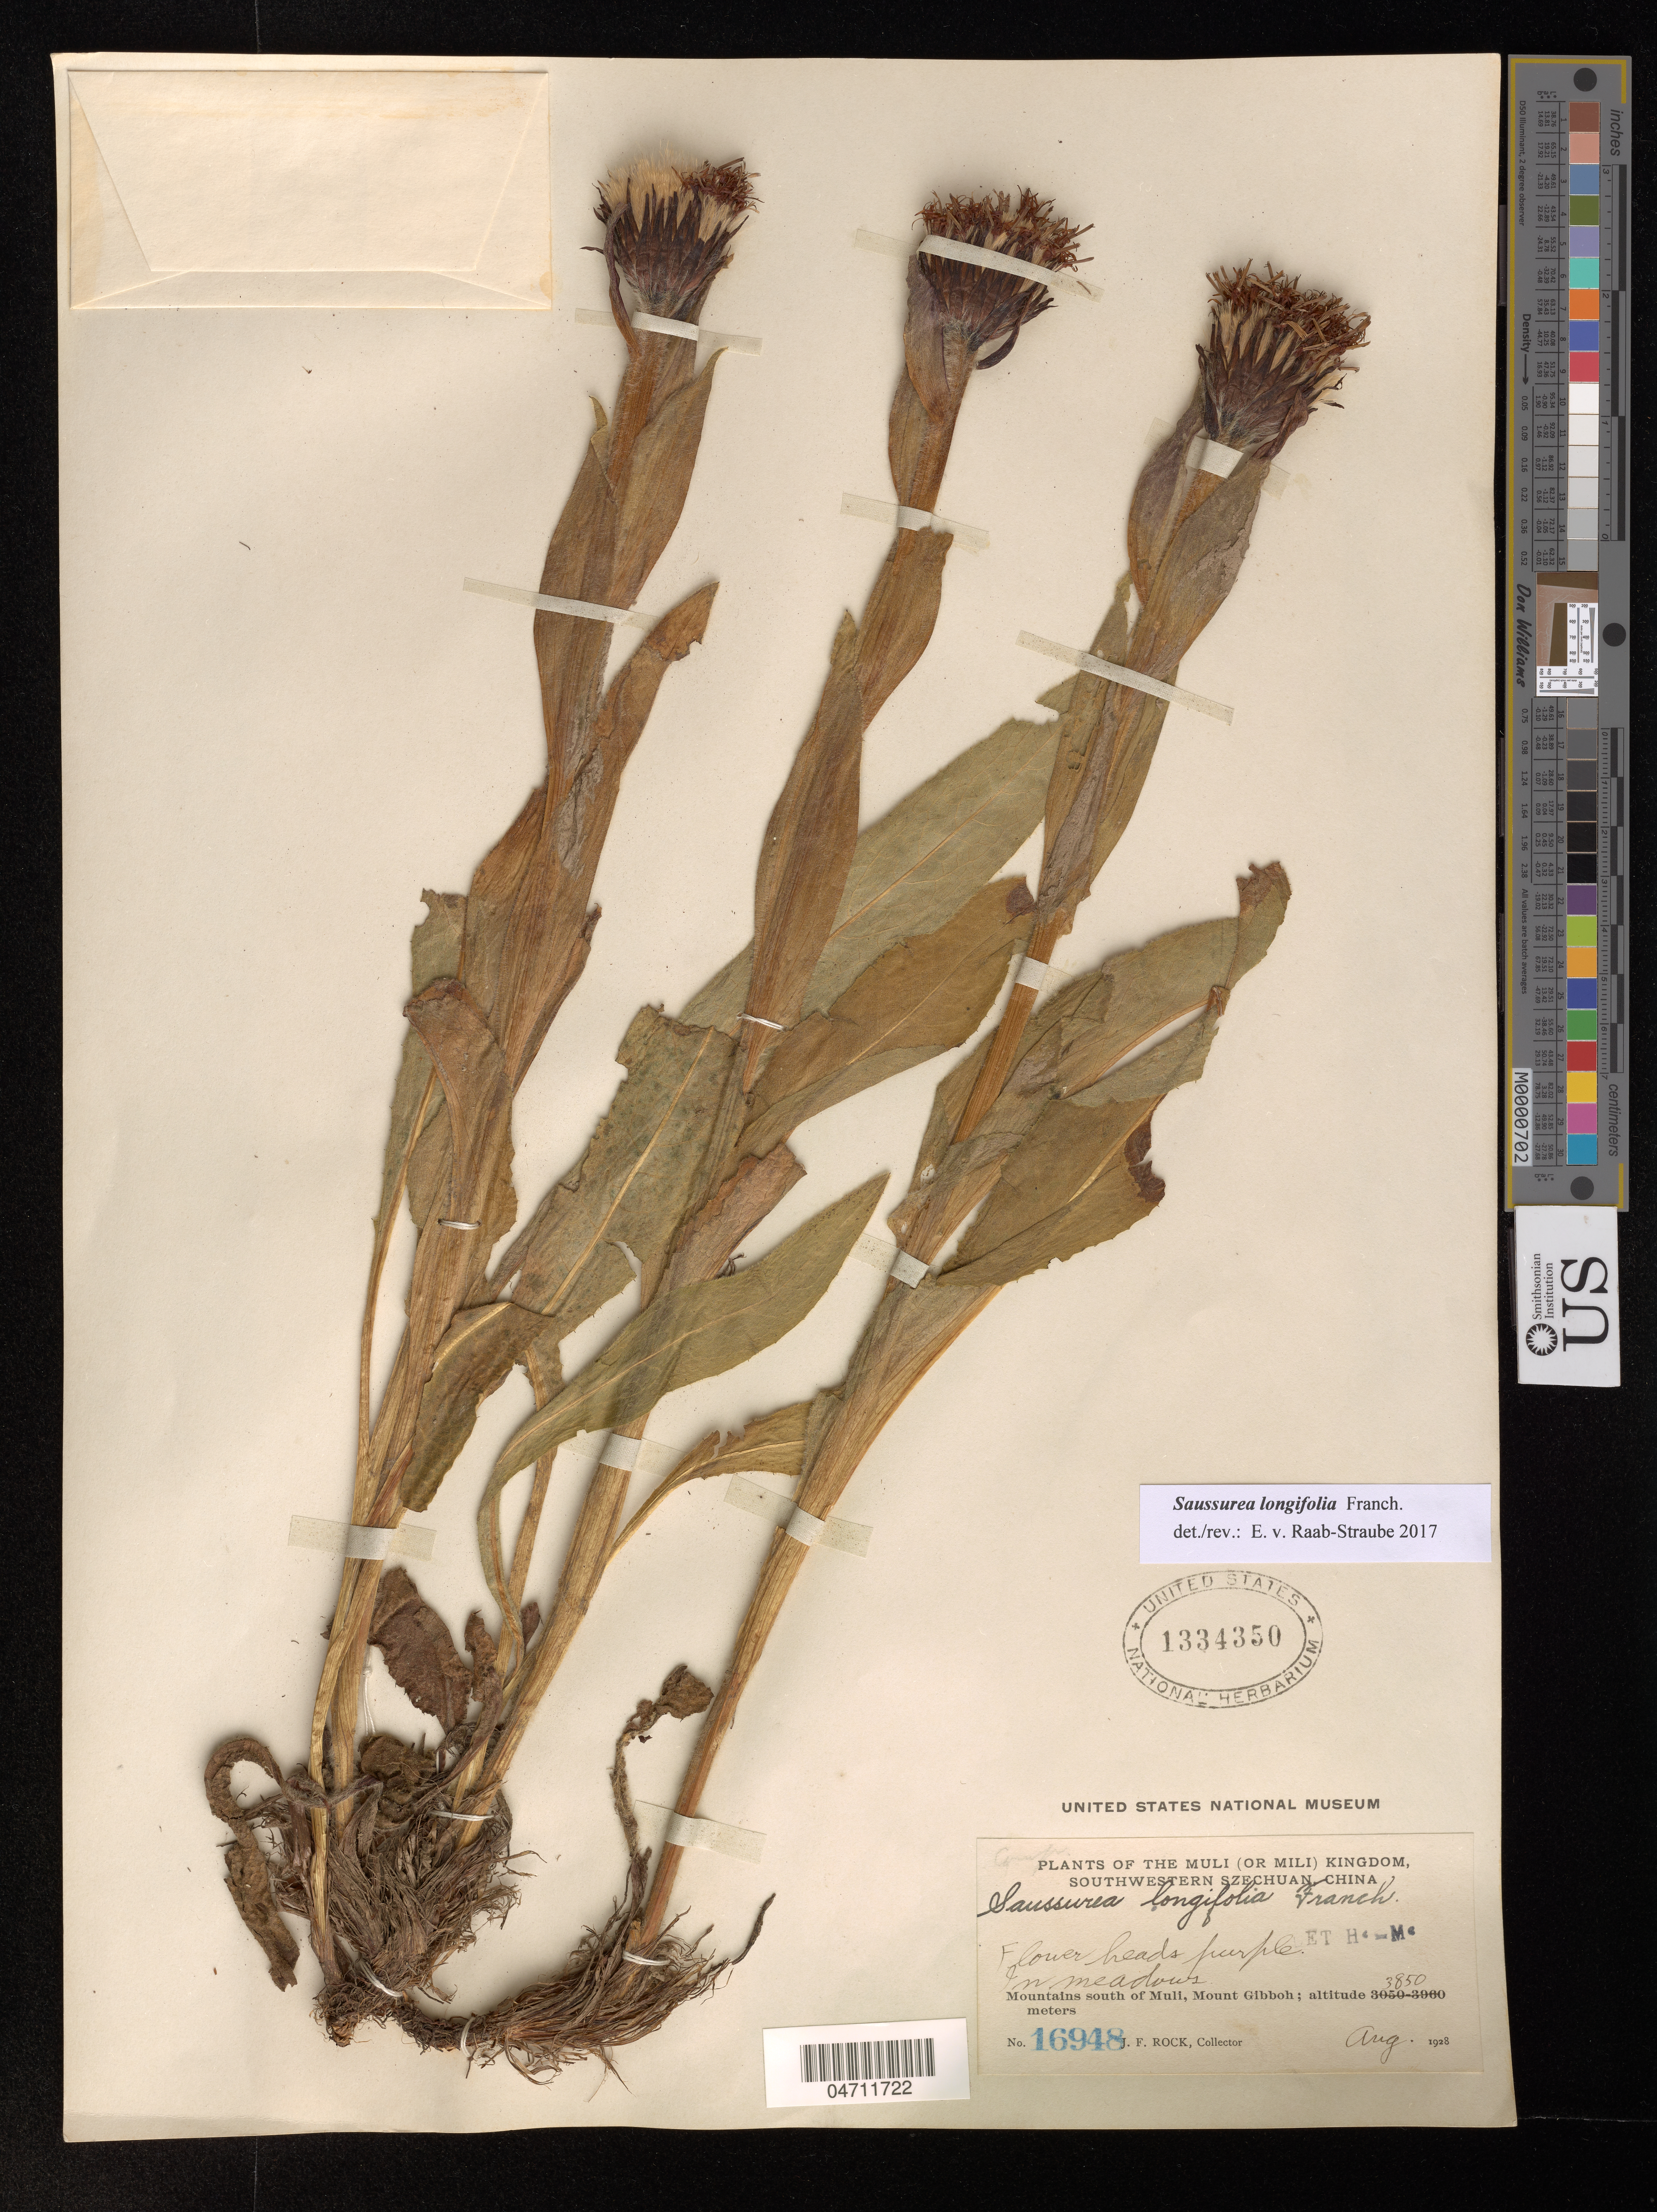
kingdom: Plantae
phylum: Tracheophyta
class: Magnoliopsida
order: Asterales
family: Asteraceae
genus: Saussurea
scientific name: Saussurea longifolia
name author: Franch.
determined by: Raab-Straube, Eckhard von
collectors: J. Rock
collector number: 16948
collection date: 1928-08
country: China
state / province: Sichuan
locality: The Muli (Or Mili) Kingdom , Southwestern Szechuan, China. Mountains south of Muli, Mount Gibboh.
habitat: In meadows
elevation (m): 3850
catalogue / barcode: US 1334350